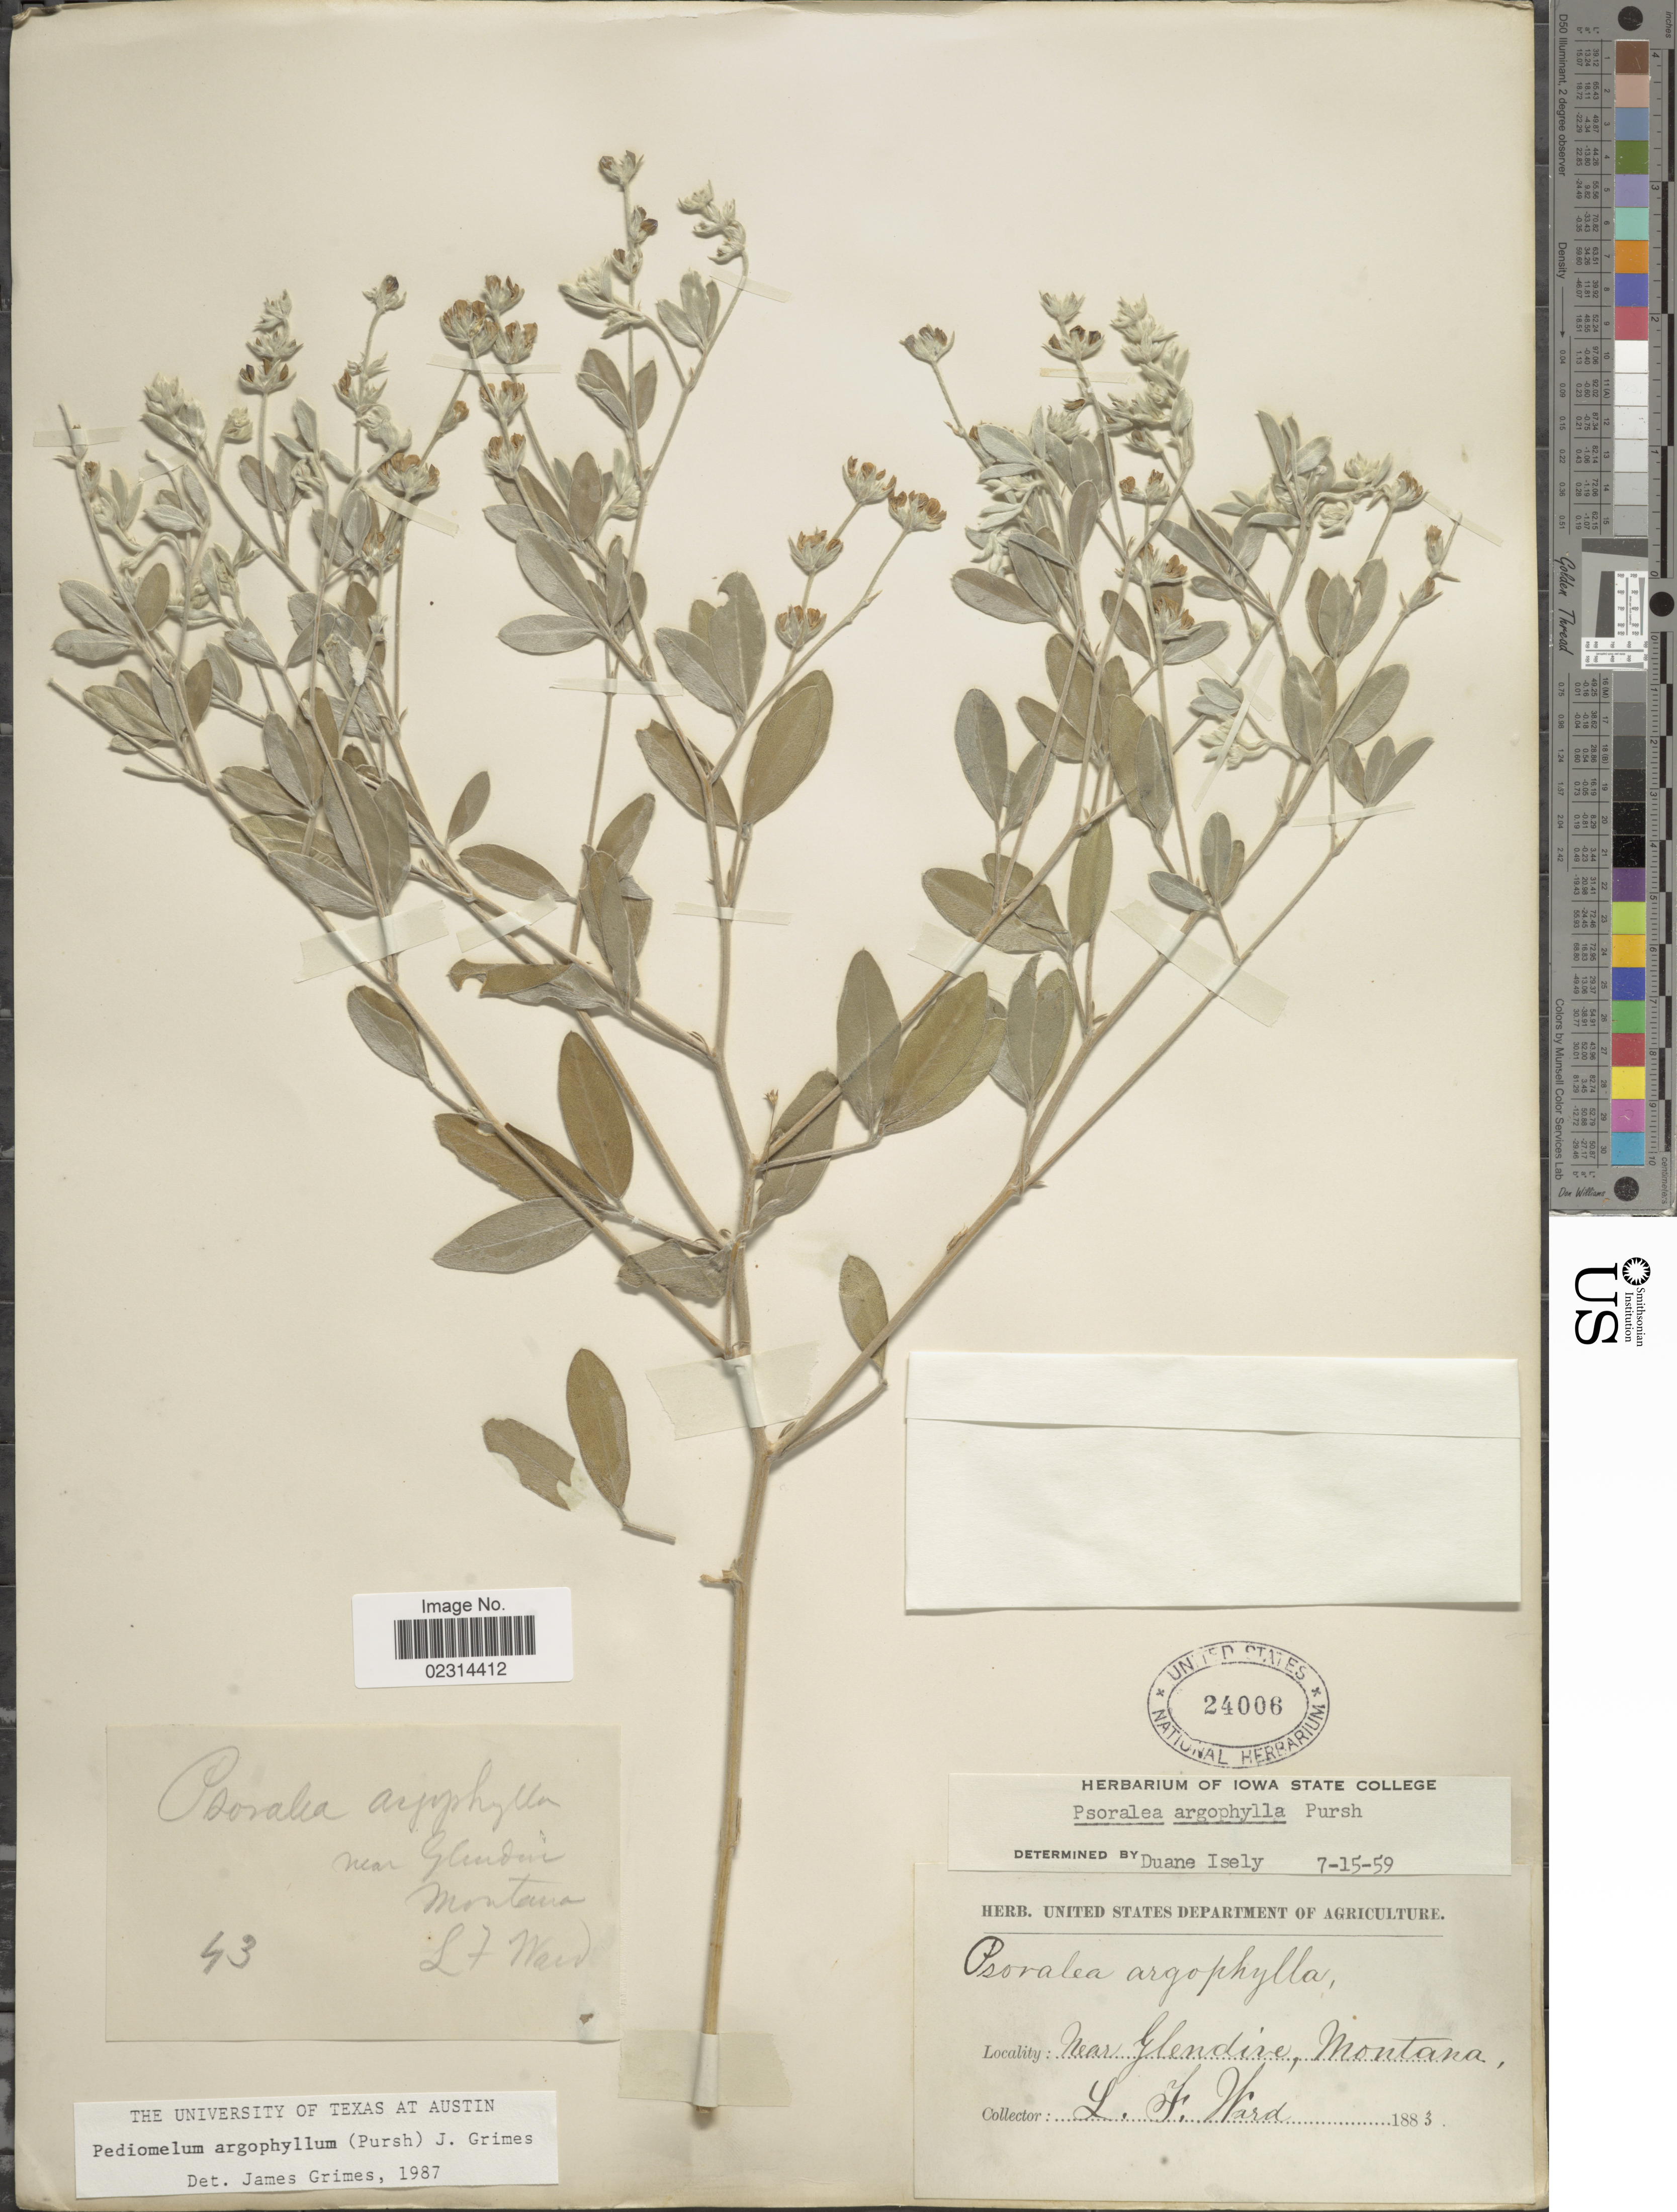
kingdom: Plantae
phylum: Tracheophyta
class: Magnoliopsida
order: Fabales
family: Fabaceae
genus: Pediomelum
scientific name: Pediomelum argophyllum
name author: (Pursh) J.W. Grimes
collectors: L. Ward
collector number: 43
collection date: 1883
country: United States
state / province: Montana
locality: Near Glendive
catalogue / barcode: US 24006